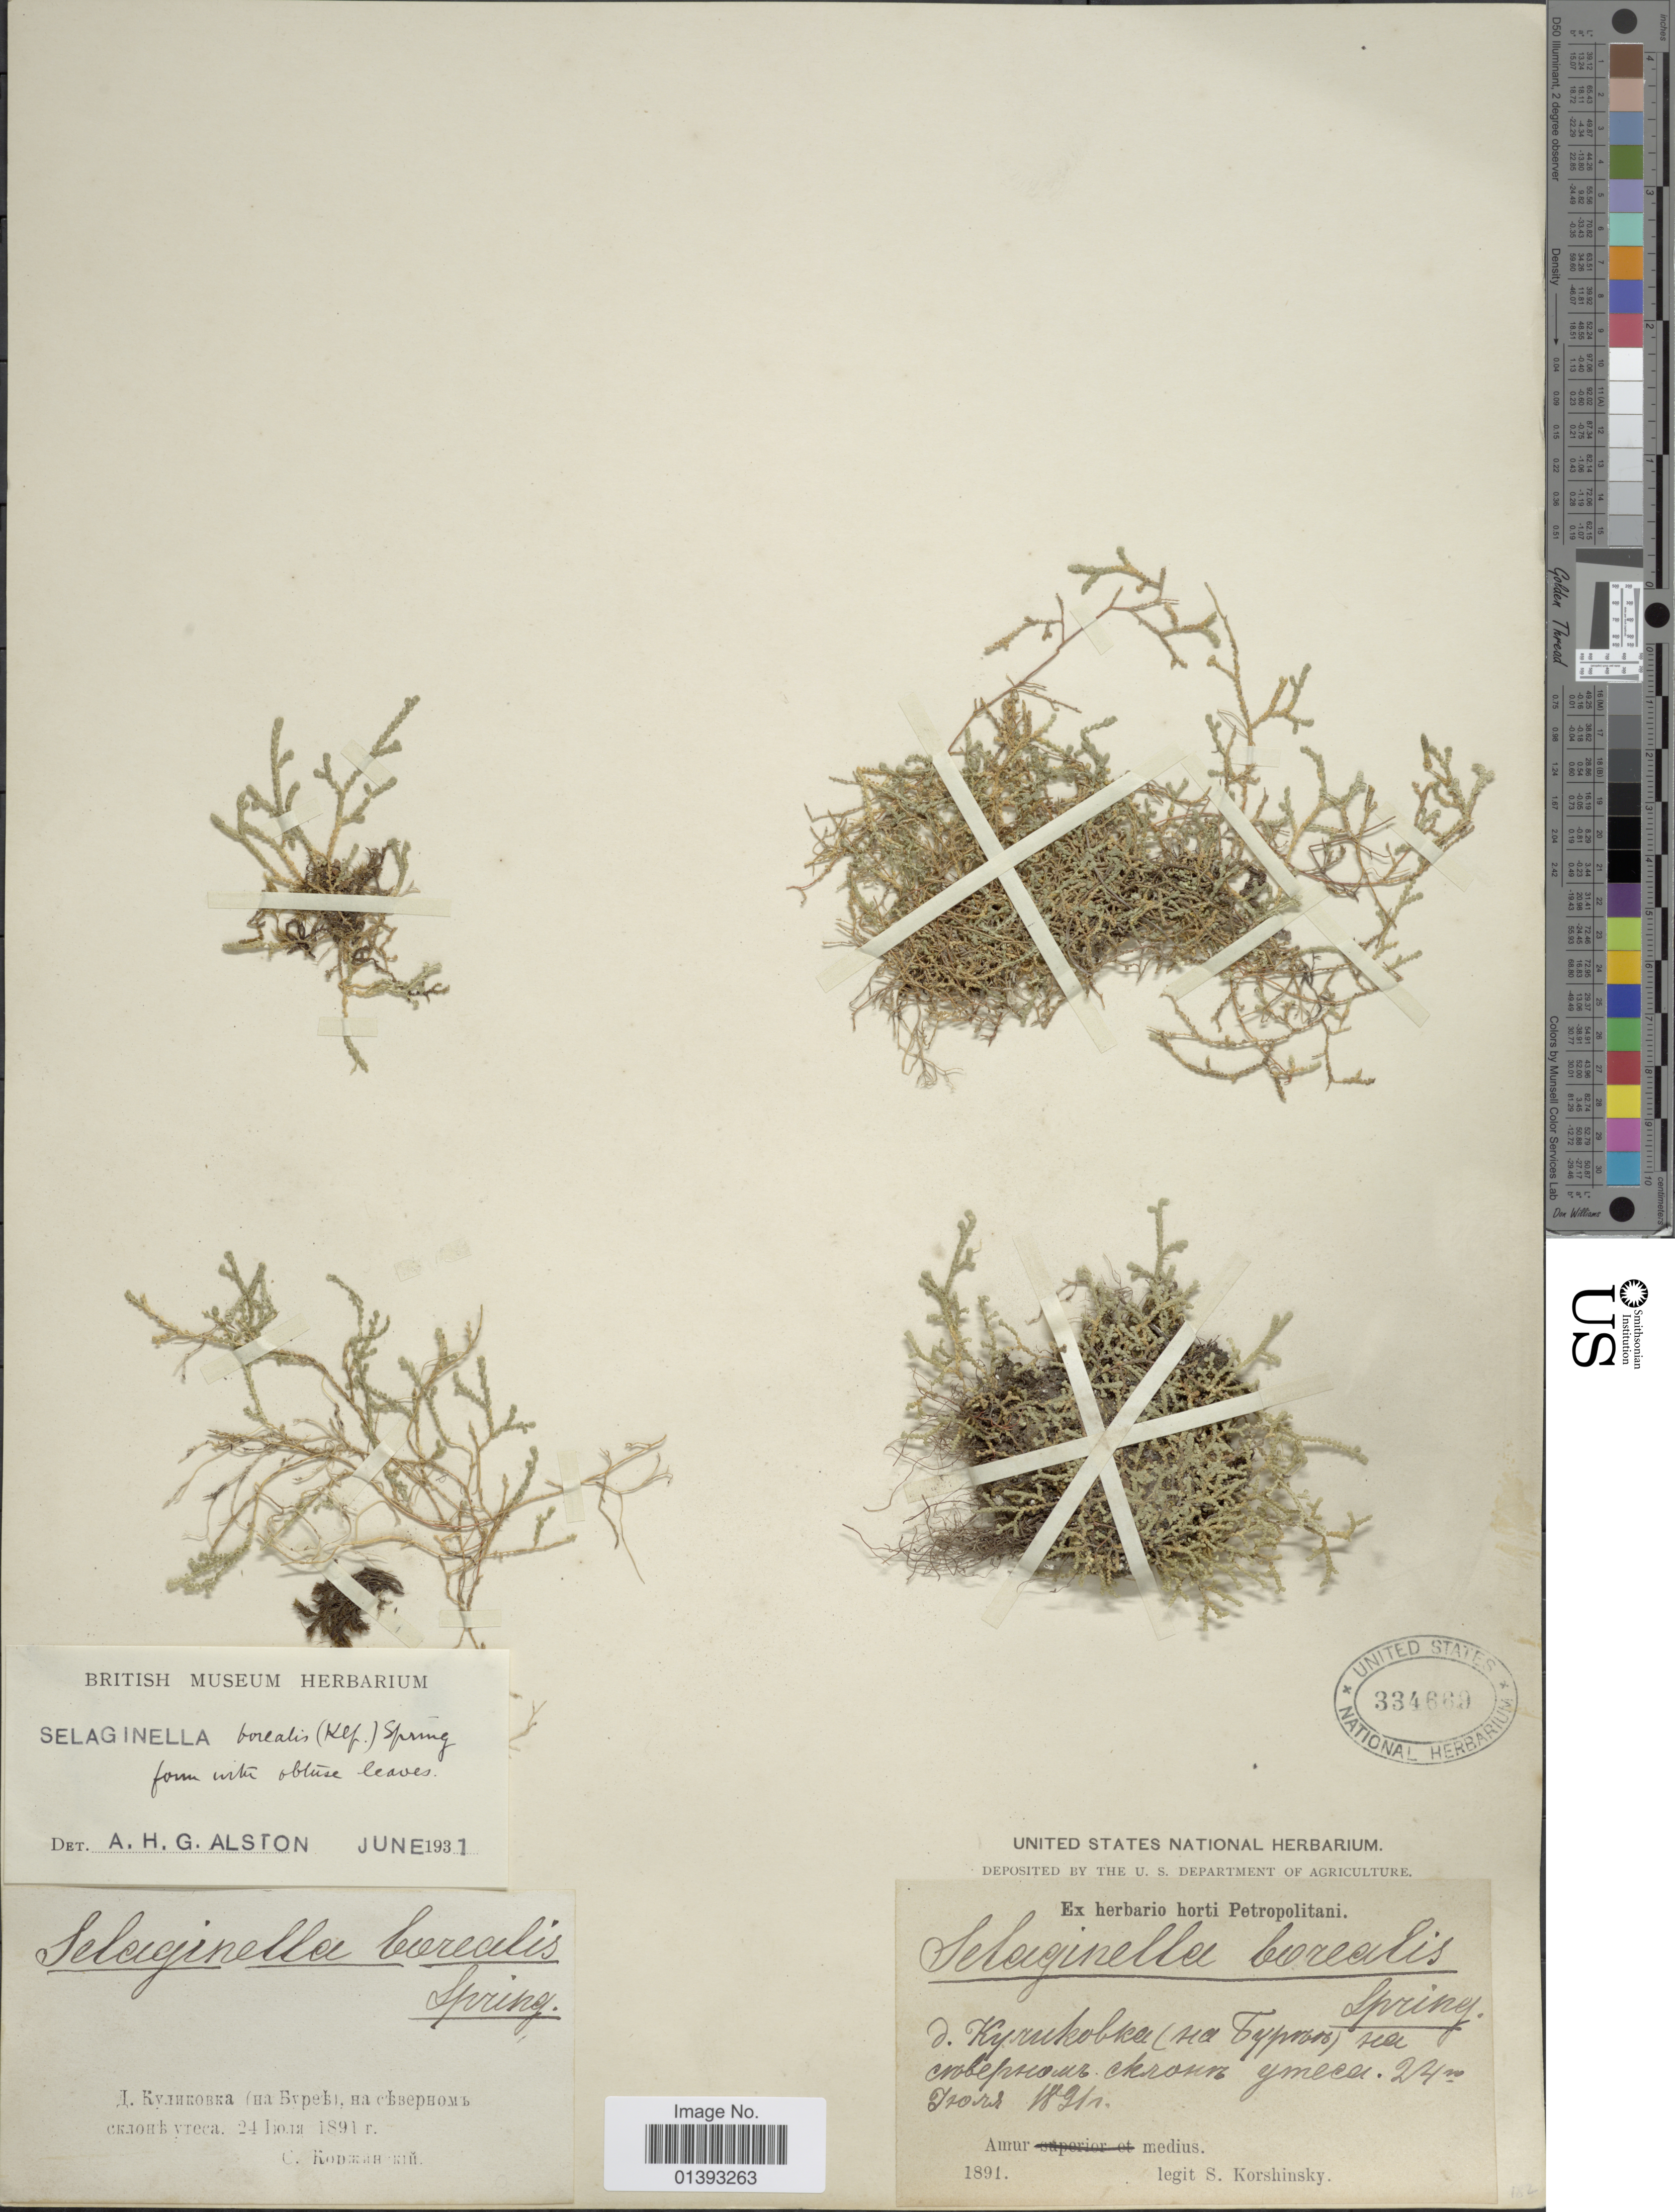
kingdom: Plantae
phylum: Tracheophyta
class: Lycopodiopsida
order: Selaginellales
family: Selaginellaceae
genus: Selaginella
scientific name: Selaginella sanguinolenta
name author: (L.) Spring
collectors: S. I. Korshinsky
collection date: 1891-03-24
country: Russian Federation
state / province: Amur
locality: X, Amur medius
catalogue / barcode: US 334669